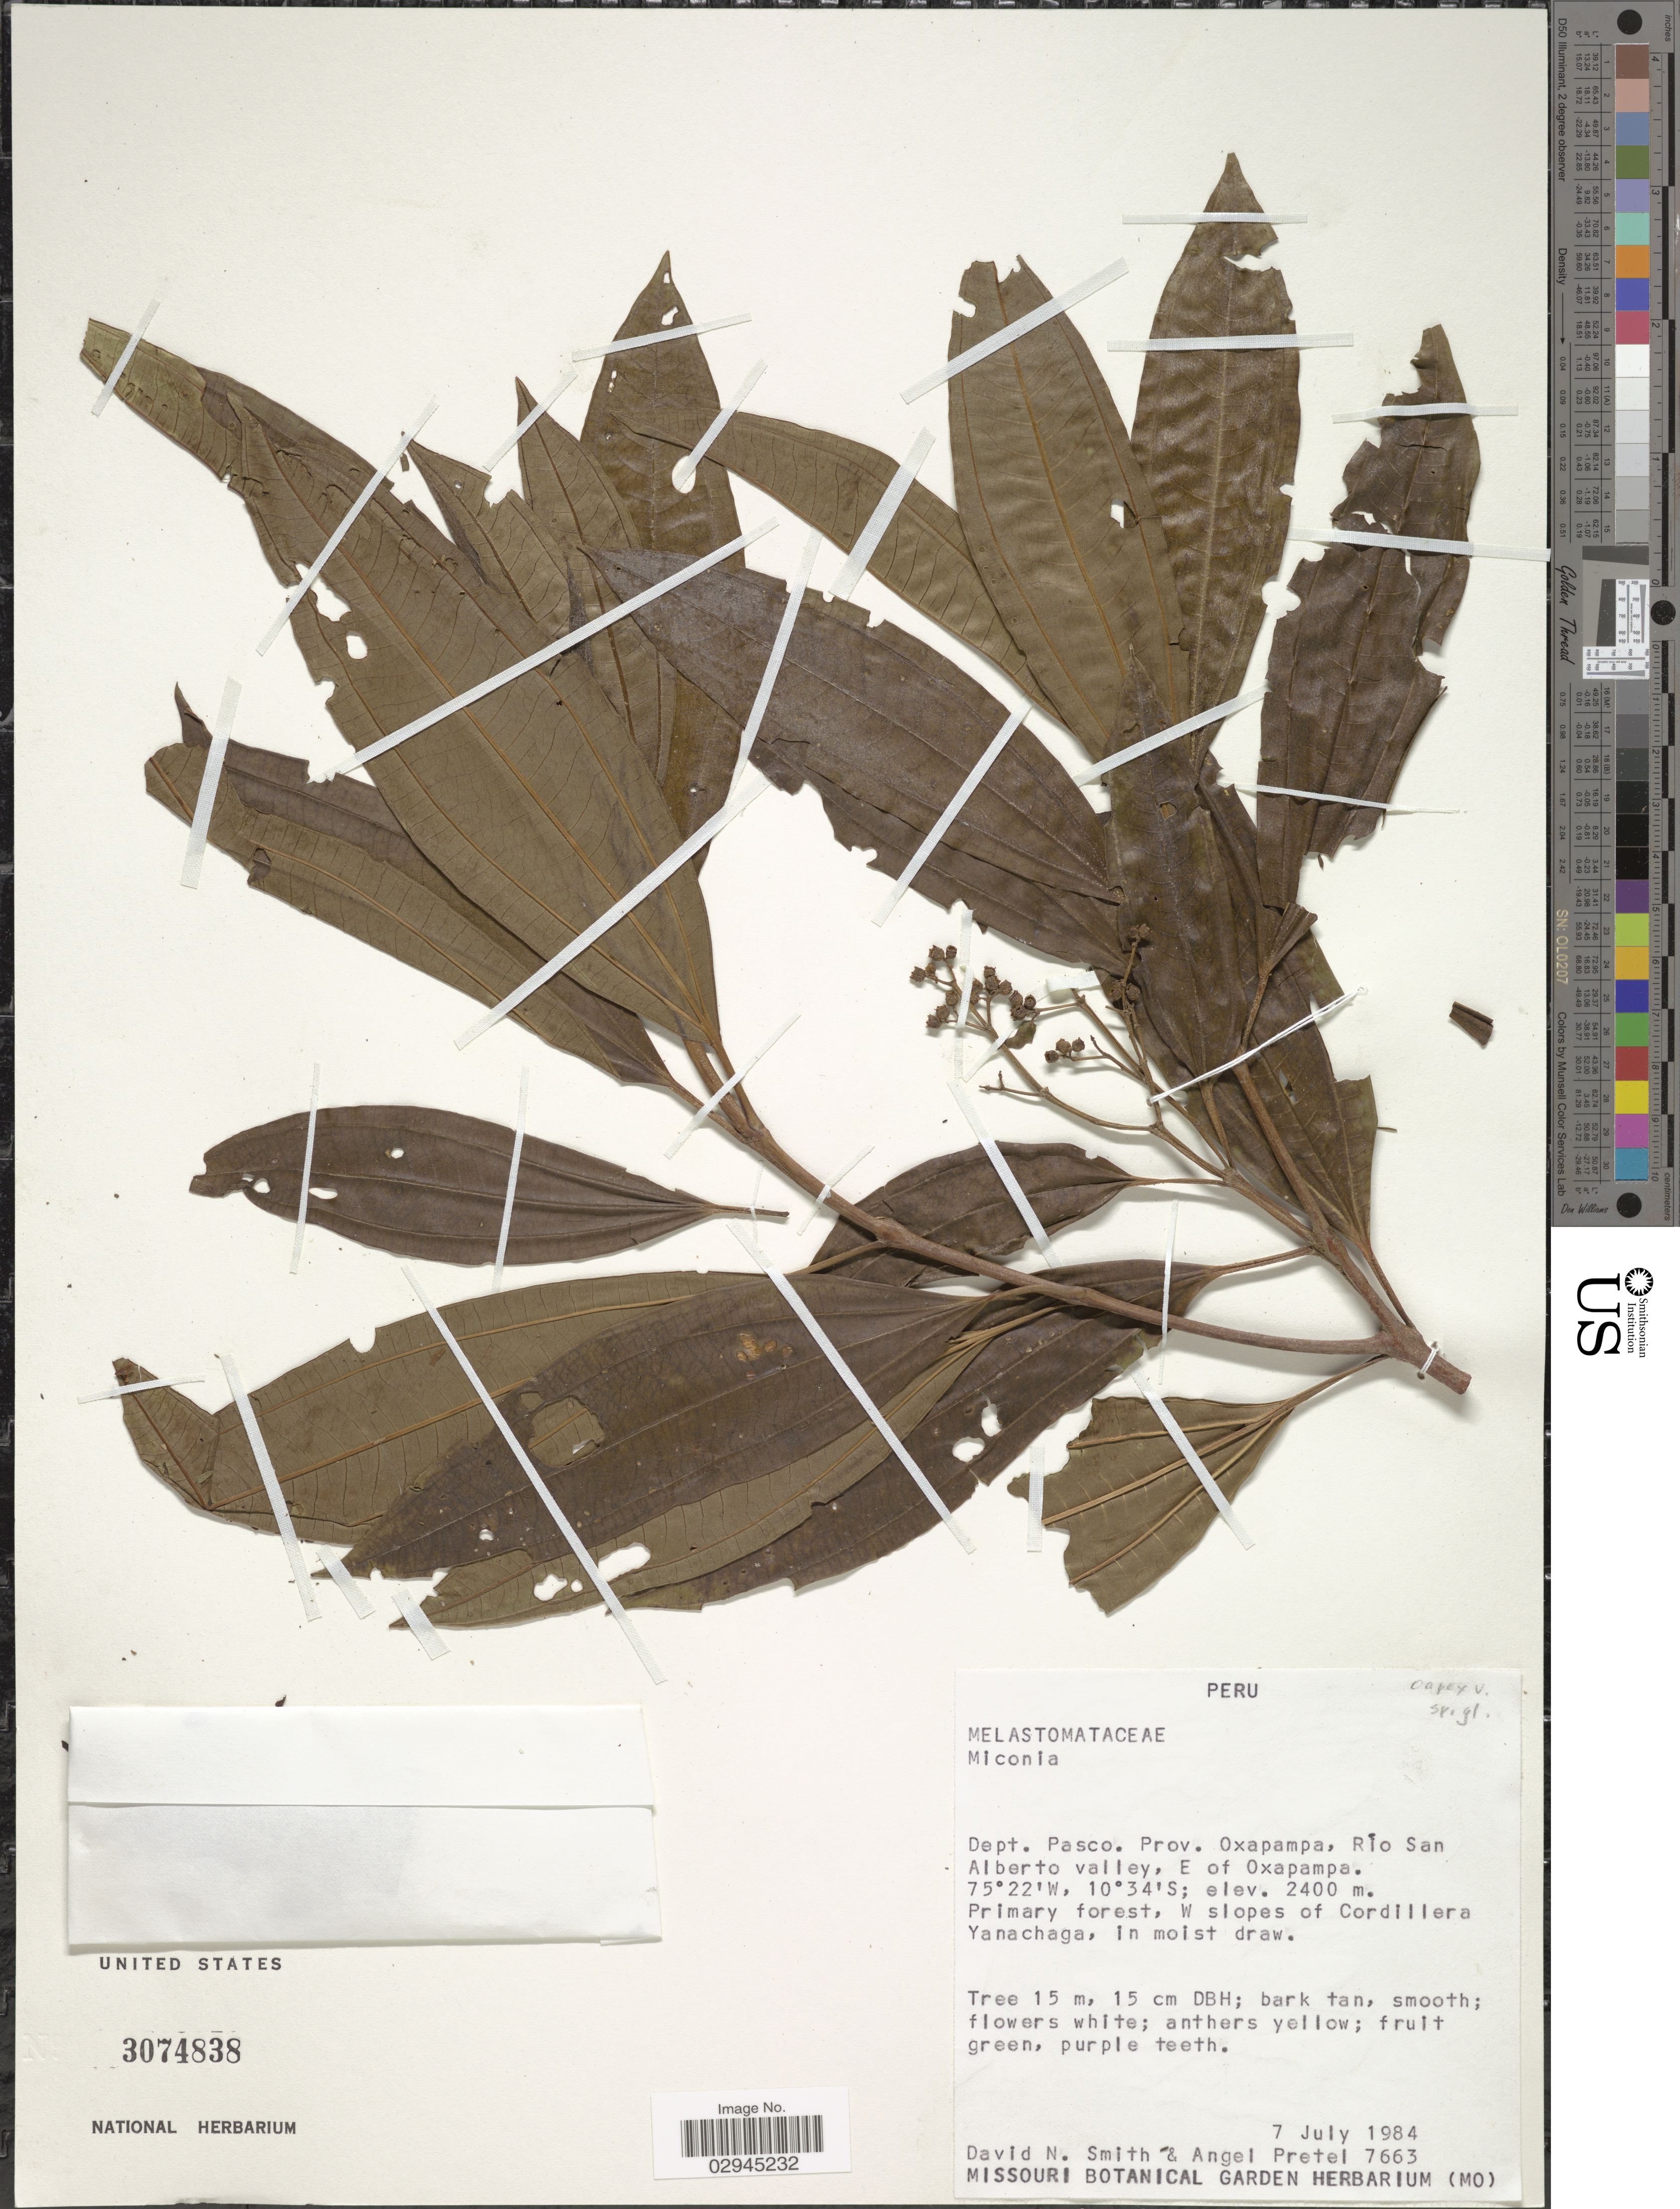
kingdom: Plantae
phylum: Tracheophyta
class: Magnoliopsida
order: Myrtales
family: Melastomataceae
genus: Miconia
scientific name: Miconia sp.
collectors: D. Smith & A. Pretel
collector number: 7663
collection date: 1984-07-07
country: Peru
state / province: Pasco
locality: Dept. Pasco. Prov. Oxapampa, Río San Alberto Valley, E of Oxapampa. Primary forest, W slopes of Cordillera Yanachaga.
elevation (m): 2400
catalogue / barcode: US 3074838